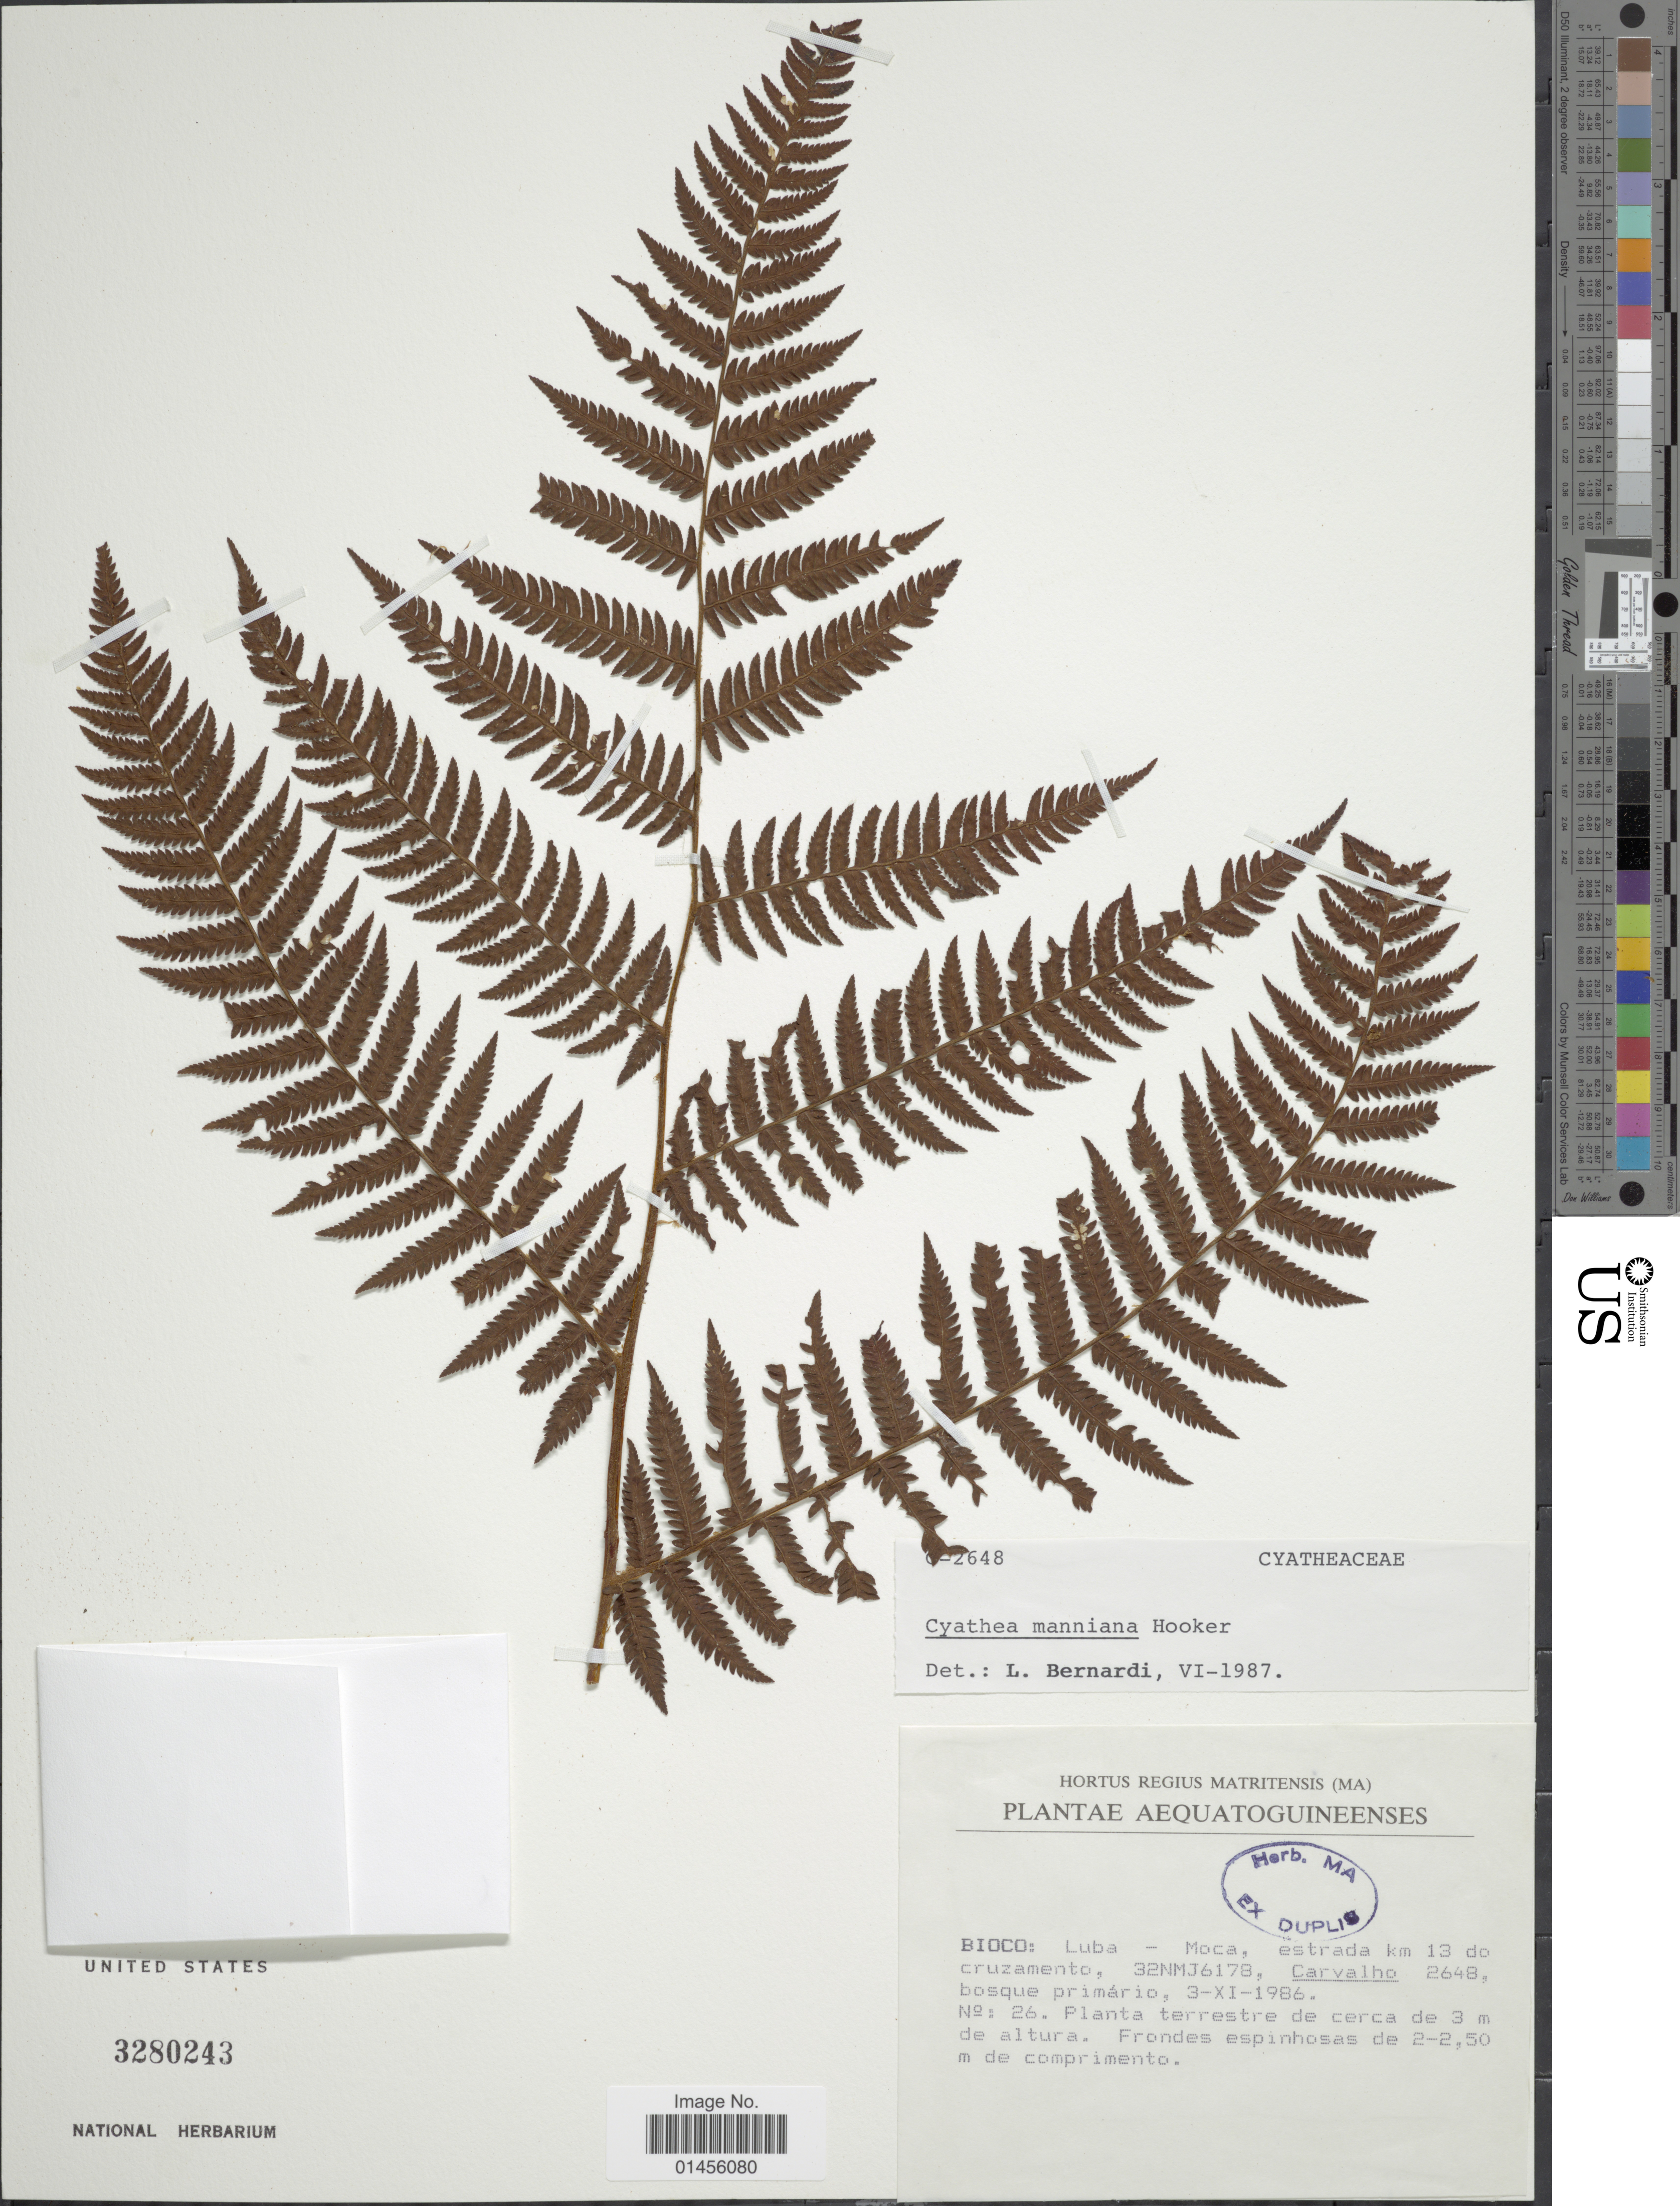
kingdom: Plantae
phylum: Tracheophyta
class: Polypodiopsida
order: Cyatheales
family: Cyatheaceae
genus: Alsophila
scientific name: Alsophila manniana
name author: (Hook.) R.M. Tryon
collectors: Carvalho, --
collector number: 2648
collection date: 1986-11-03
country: Equatorial Guinea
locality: Aequatoguineenses, Bioco: Luba - Moca, estrada km 13 do cruzamento, 32NMJ6178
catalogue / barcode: US 3280243